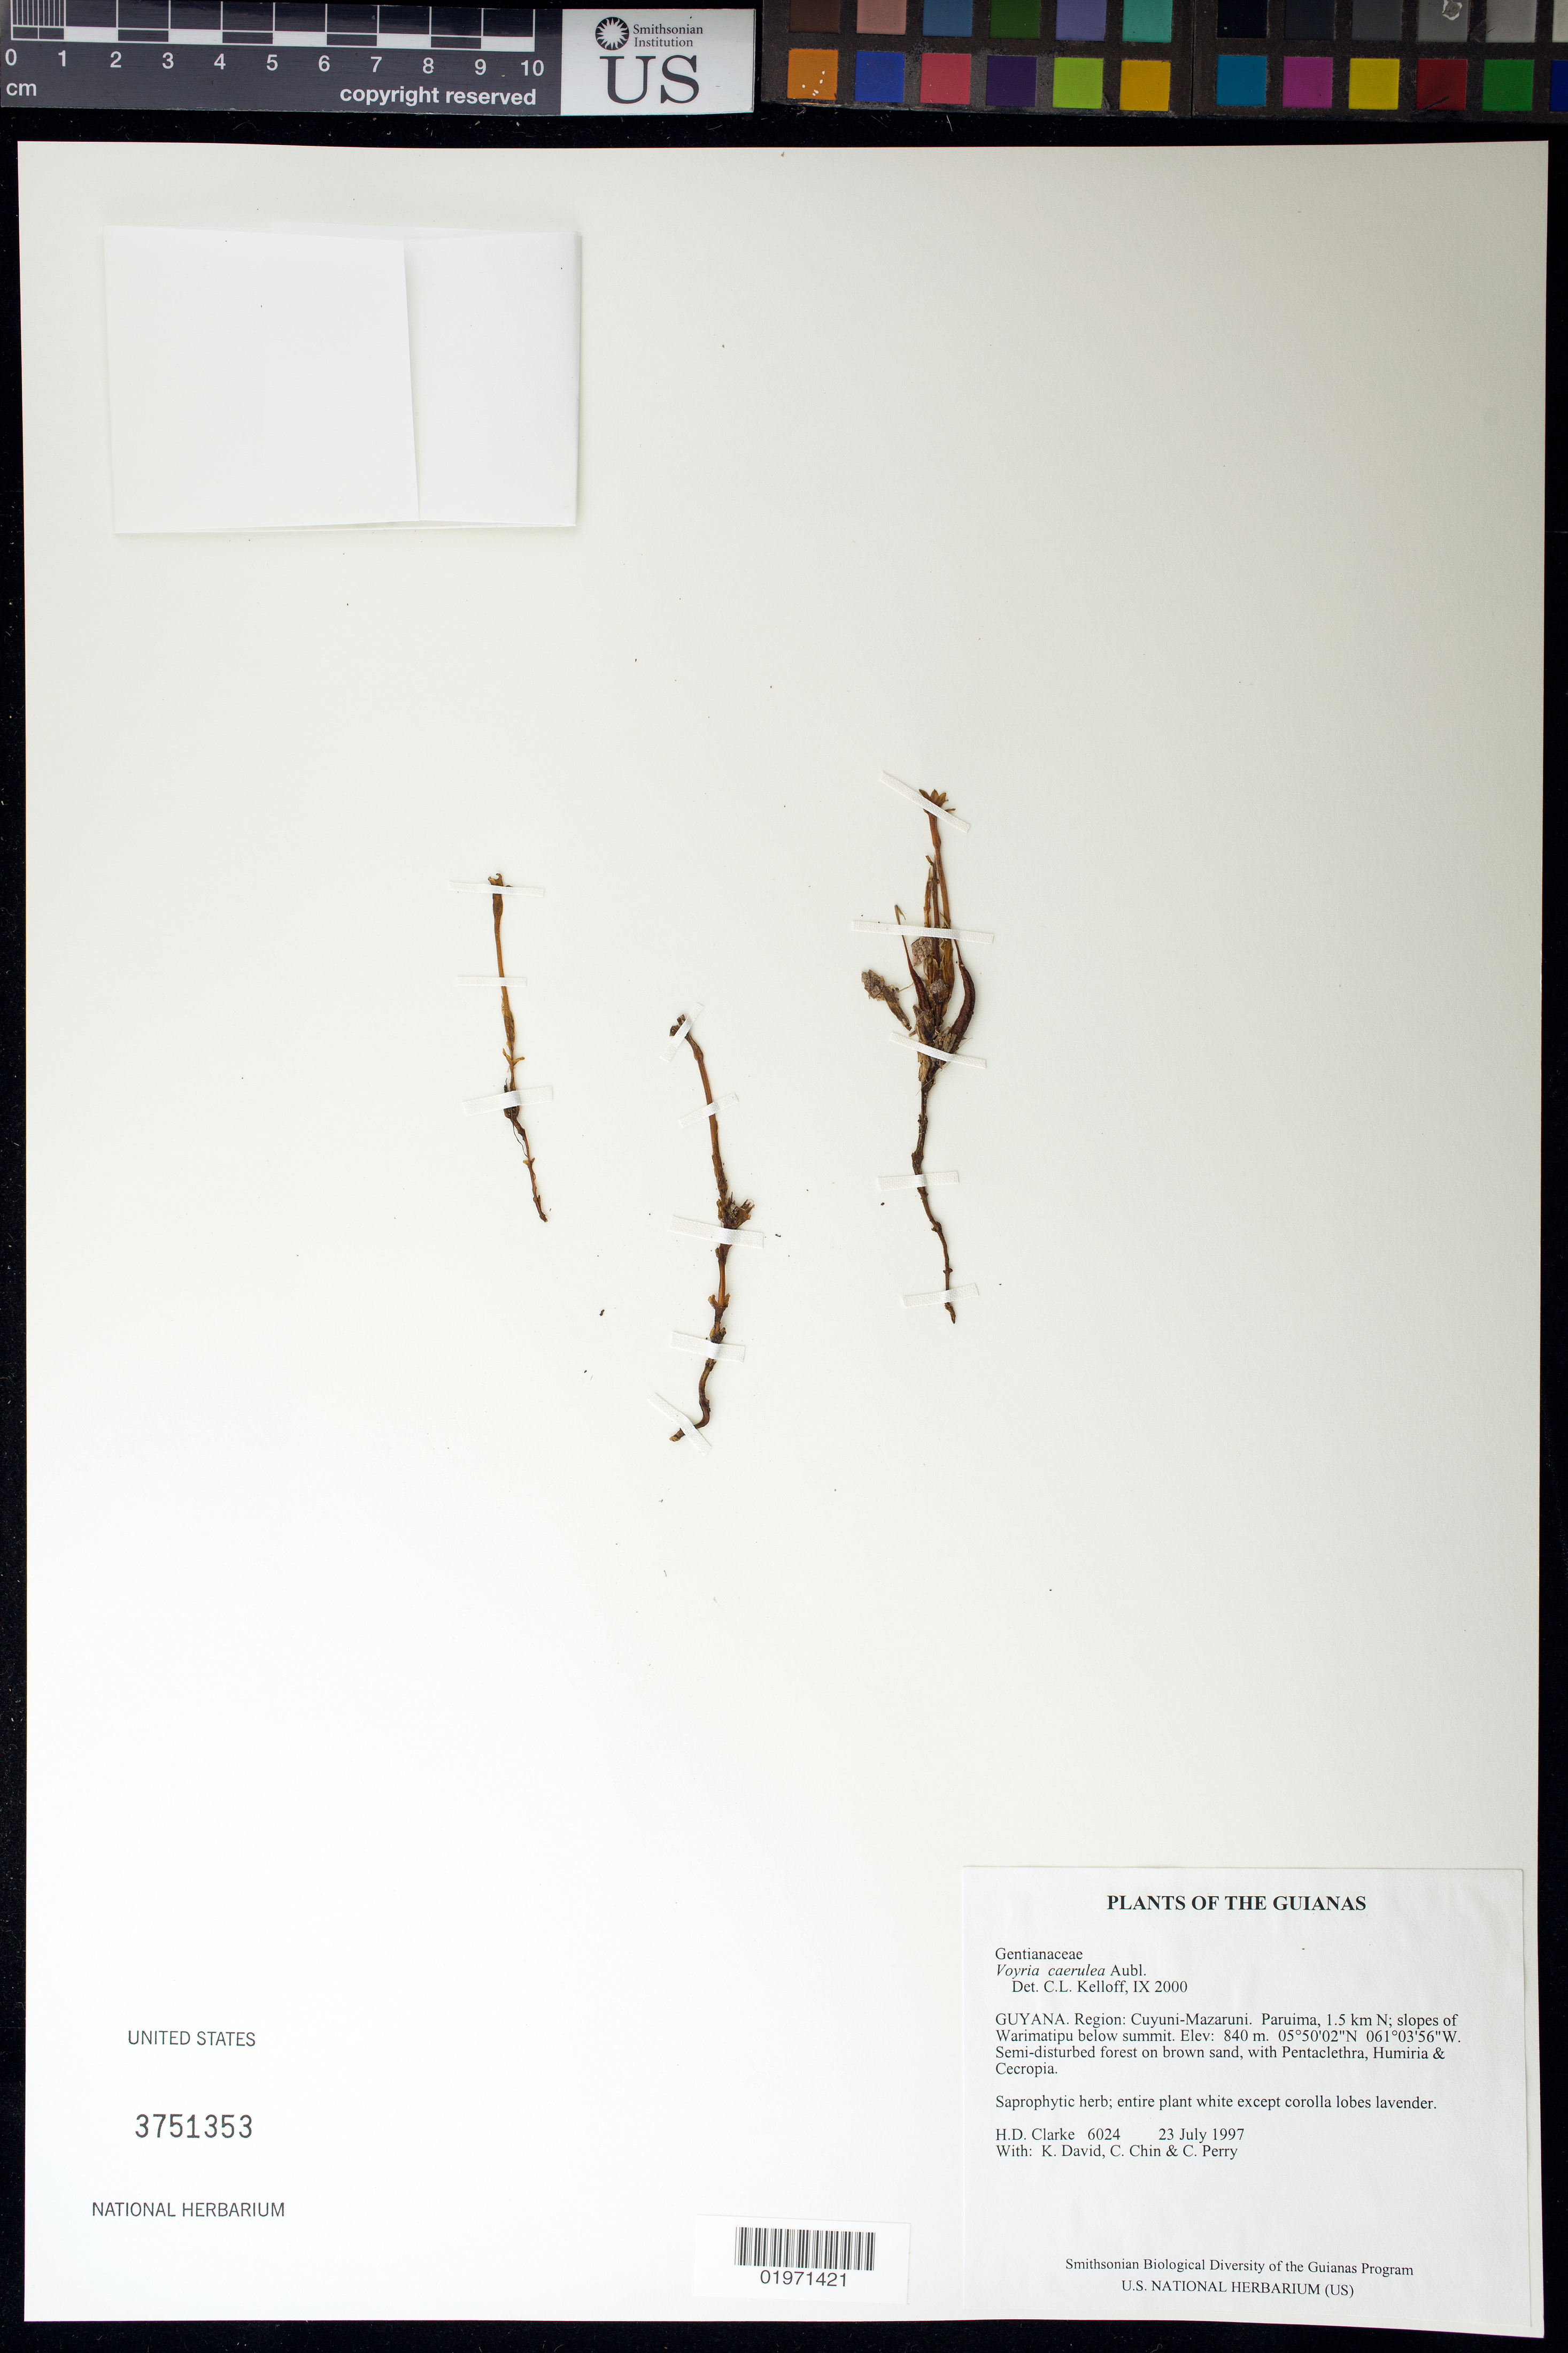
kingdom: Plantae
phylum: Tracheophyta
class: Magnoliopsida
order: Gentianales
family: Gentianaceae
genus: Voyria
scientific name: Voyria caerulea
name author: Aubl.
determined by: Kelloff, Carol L., (US), Smithsonian Institution - National Museum of Natural History (UNITED STATES)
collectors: H. D. Clarke, K. David, C. Chin & C. Perry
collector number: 6024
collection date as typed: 23 July 1997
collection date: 1997-07-23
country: Guyana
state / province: Cuyuni-Mazaruni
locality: Paruima, 1.5 km N; slopes of Warimatipu below summit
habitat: Semi-disturbed forest on brown sand, with Pentaclethra, Humiria & Cecropia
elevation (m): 840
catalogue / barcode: US 3751353